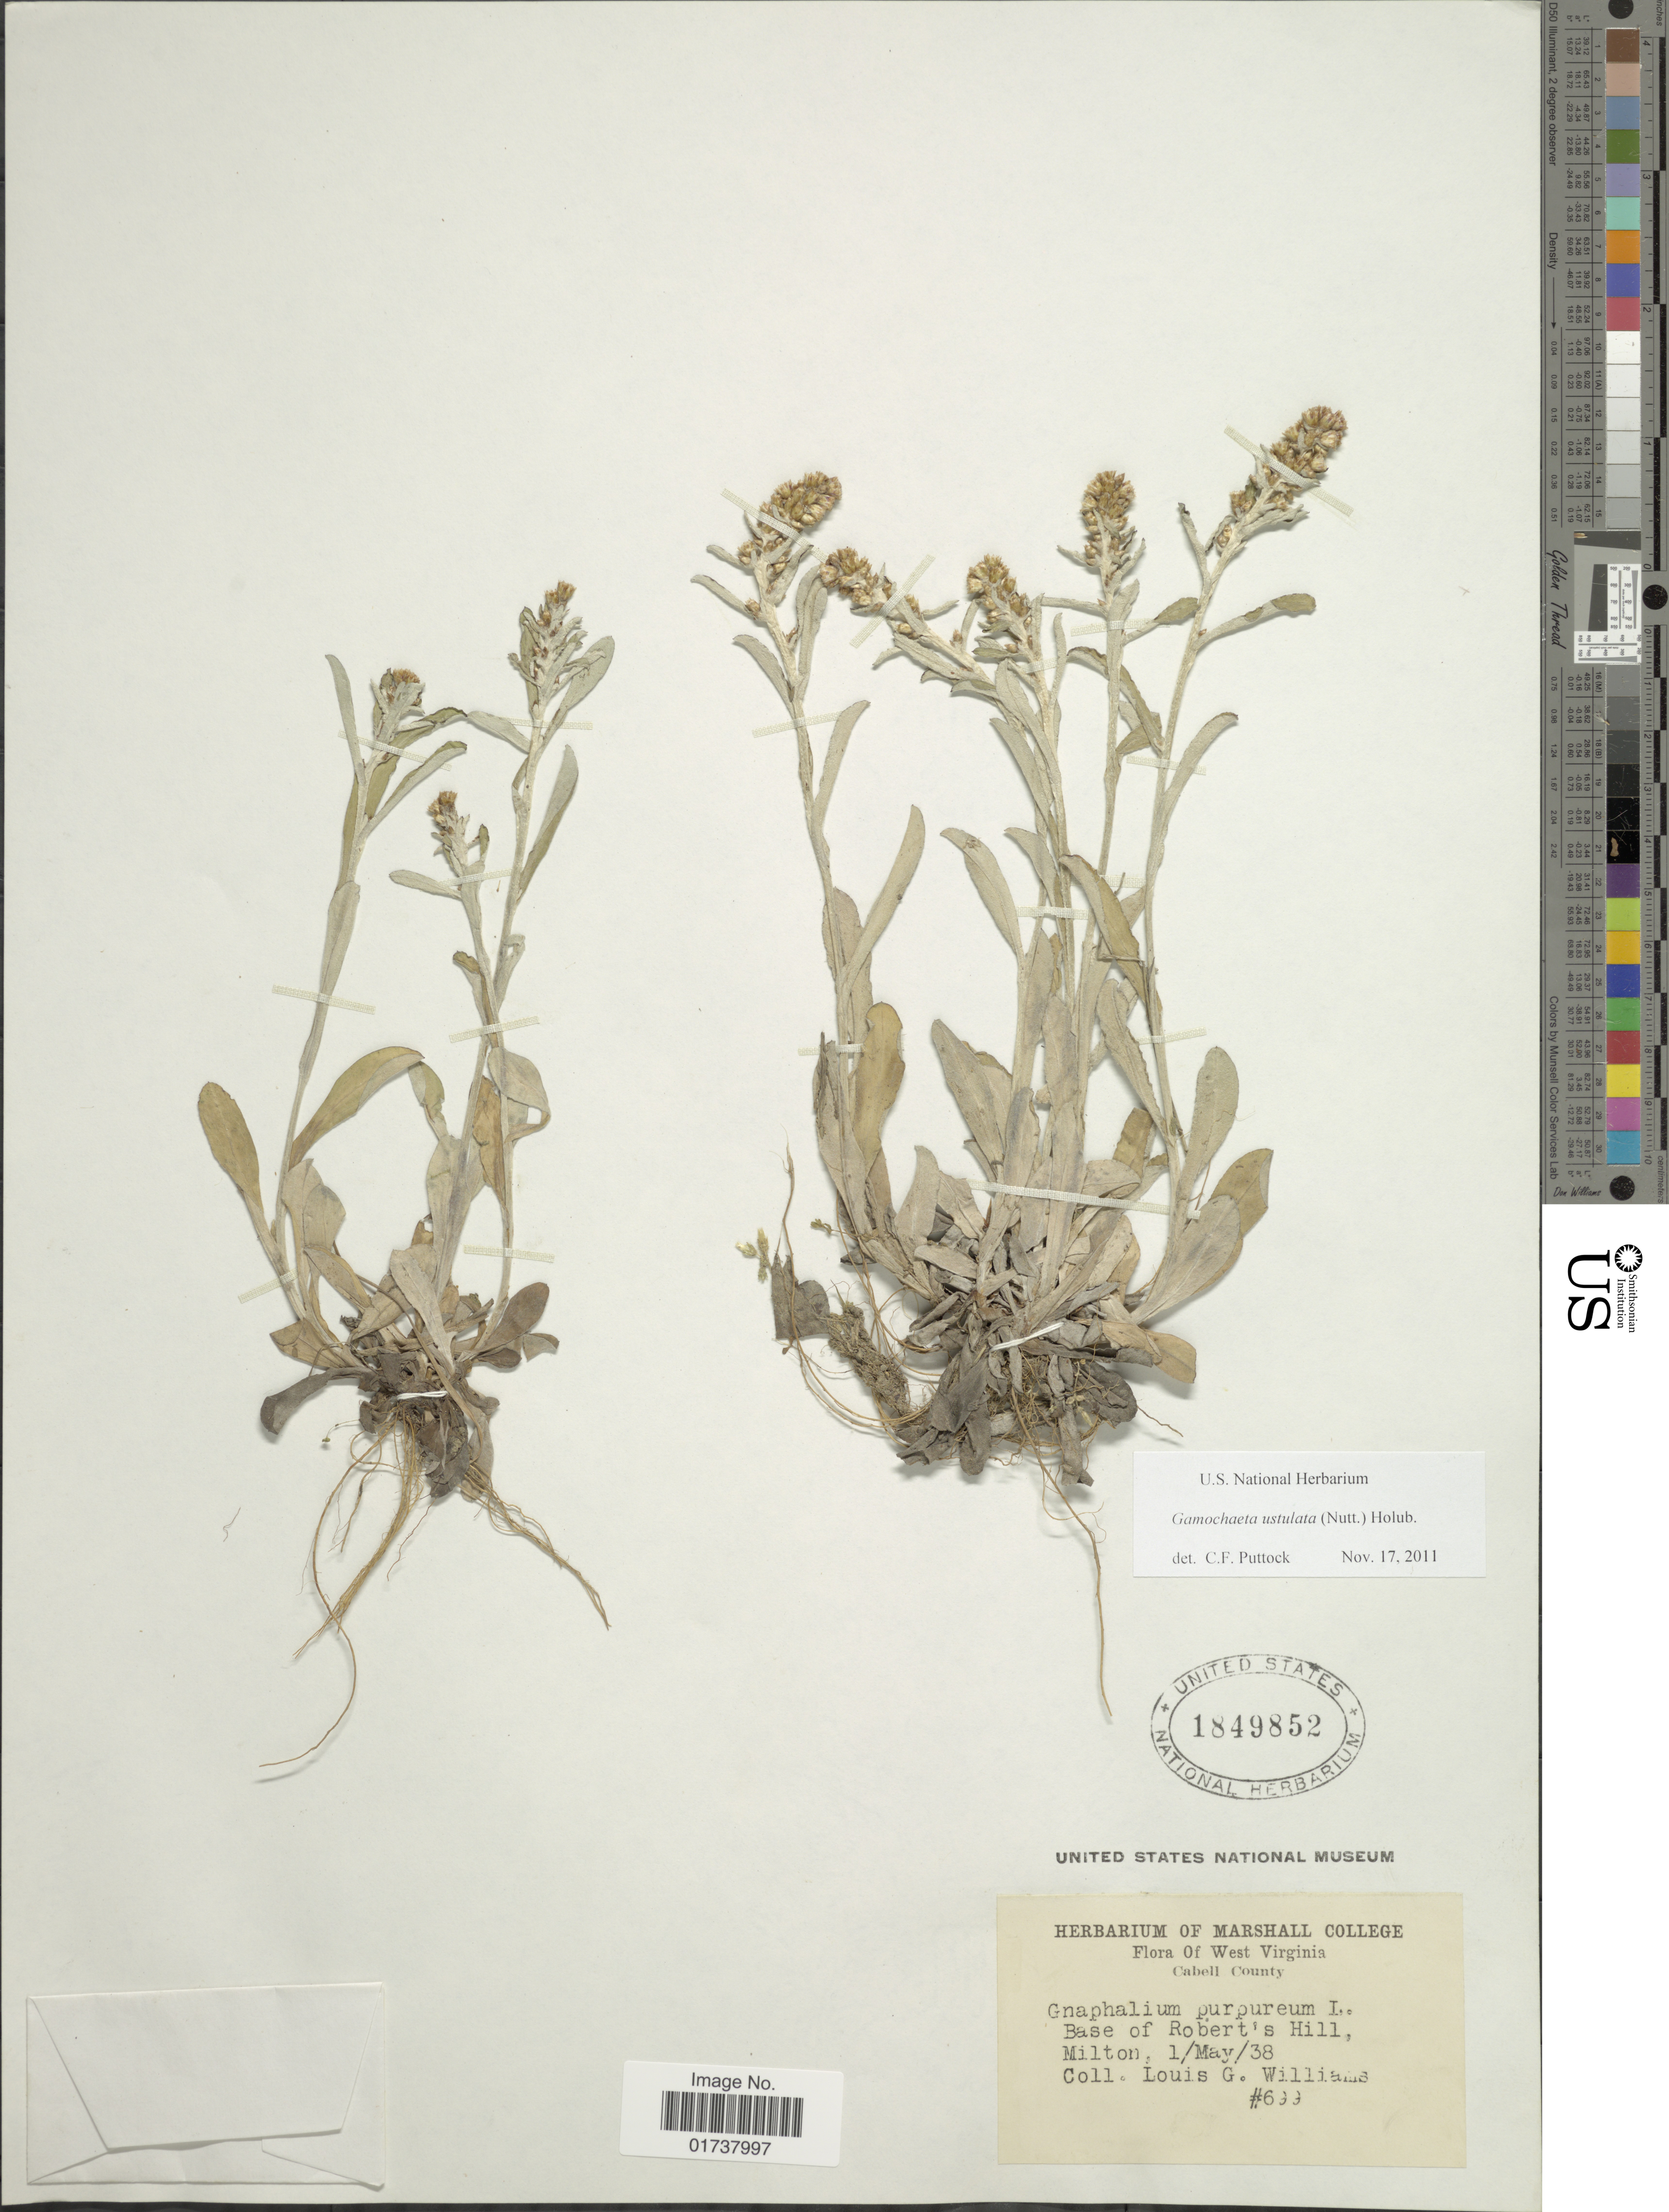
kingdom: Plantae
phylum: Tracheophyta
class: Magnoliopsida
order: Asterales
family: Asteraceae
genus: Gamochaeta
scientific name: Gamochaeta purpurea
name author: (L.) Cabrera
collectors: L. G. Williams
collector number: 633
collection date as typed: Transcribed d/m/y: 1/5/38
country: United States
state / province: West Virginia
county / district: Cabell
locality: Cabell County, Base of Robert's Hill, Milton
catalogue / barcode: US 1849852